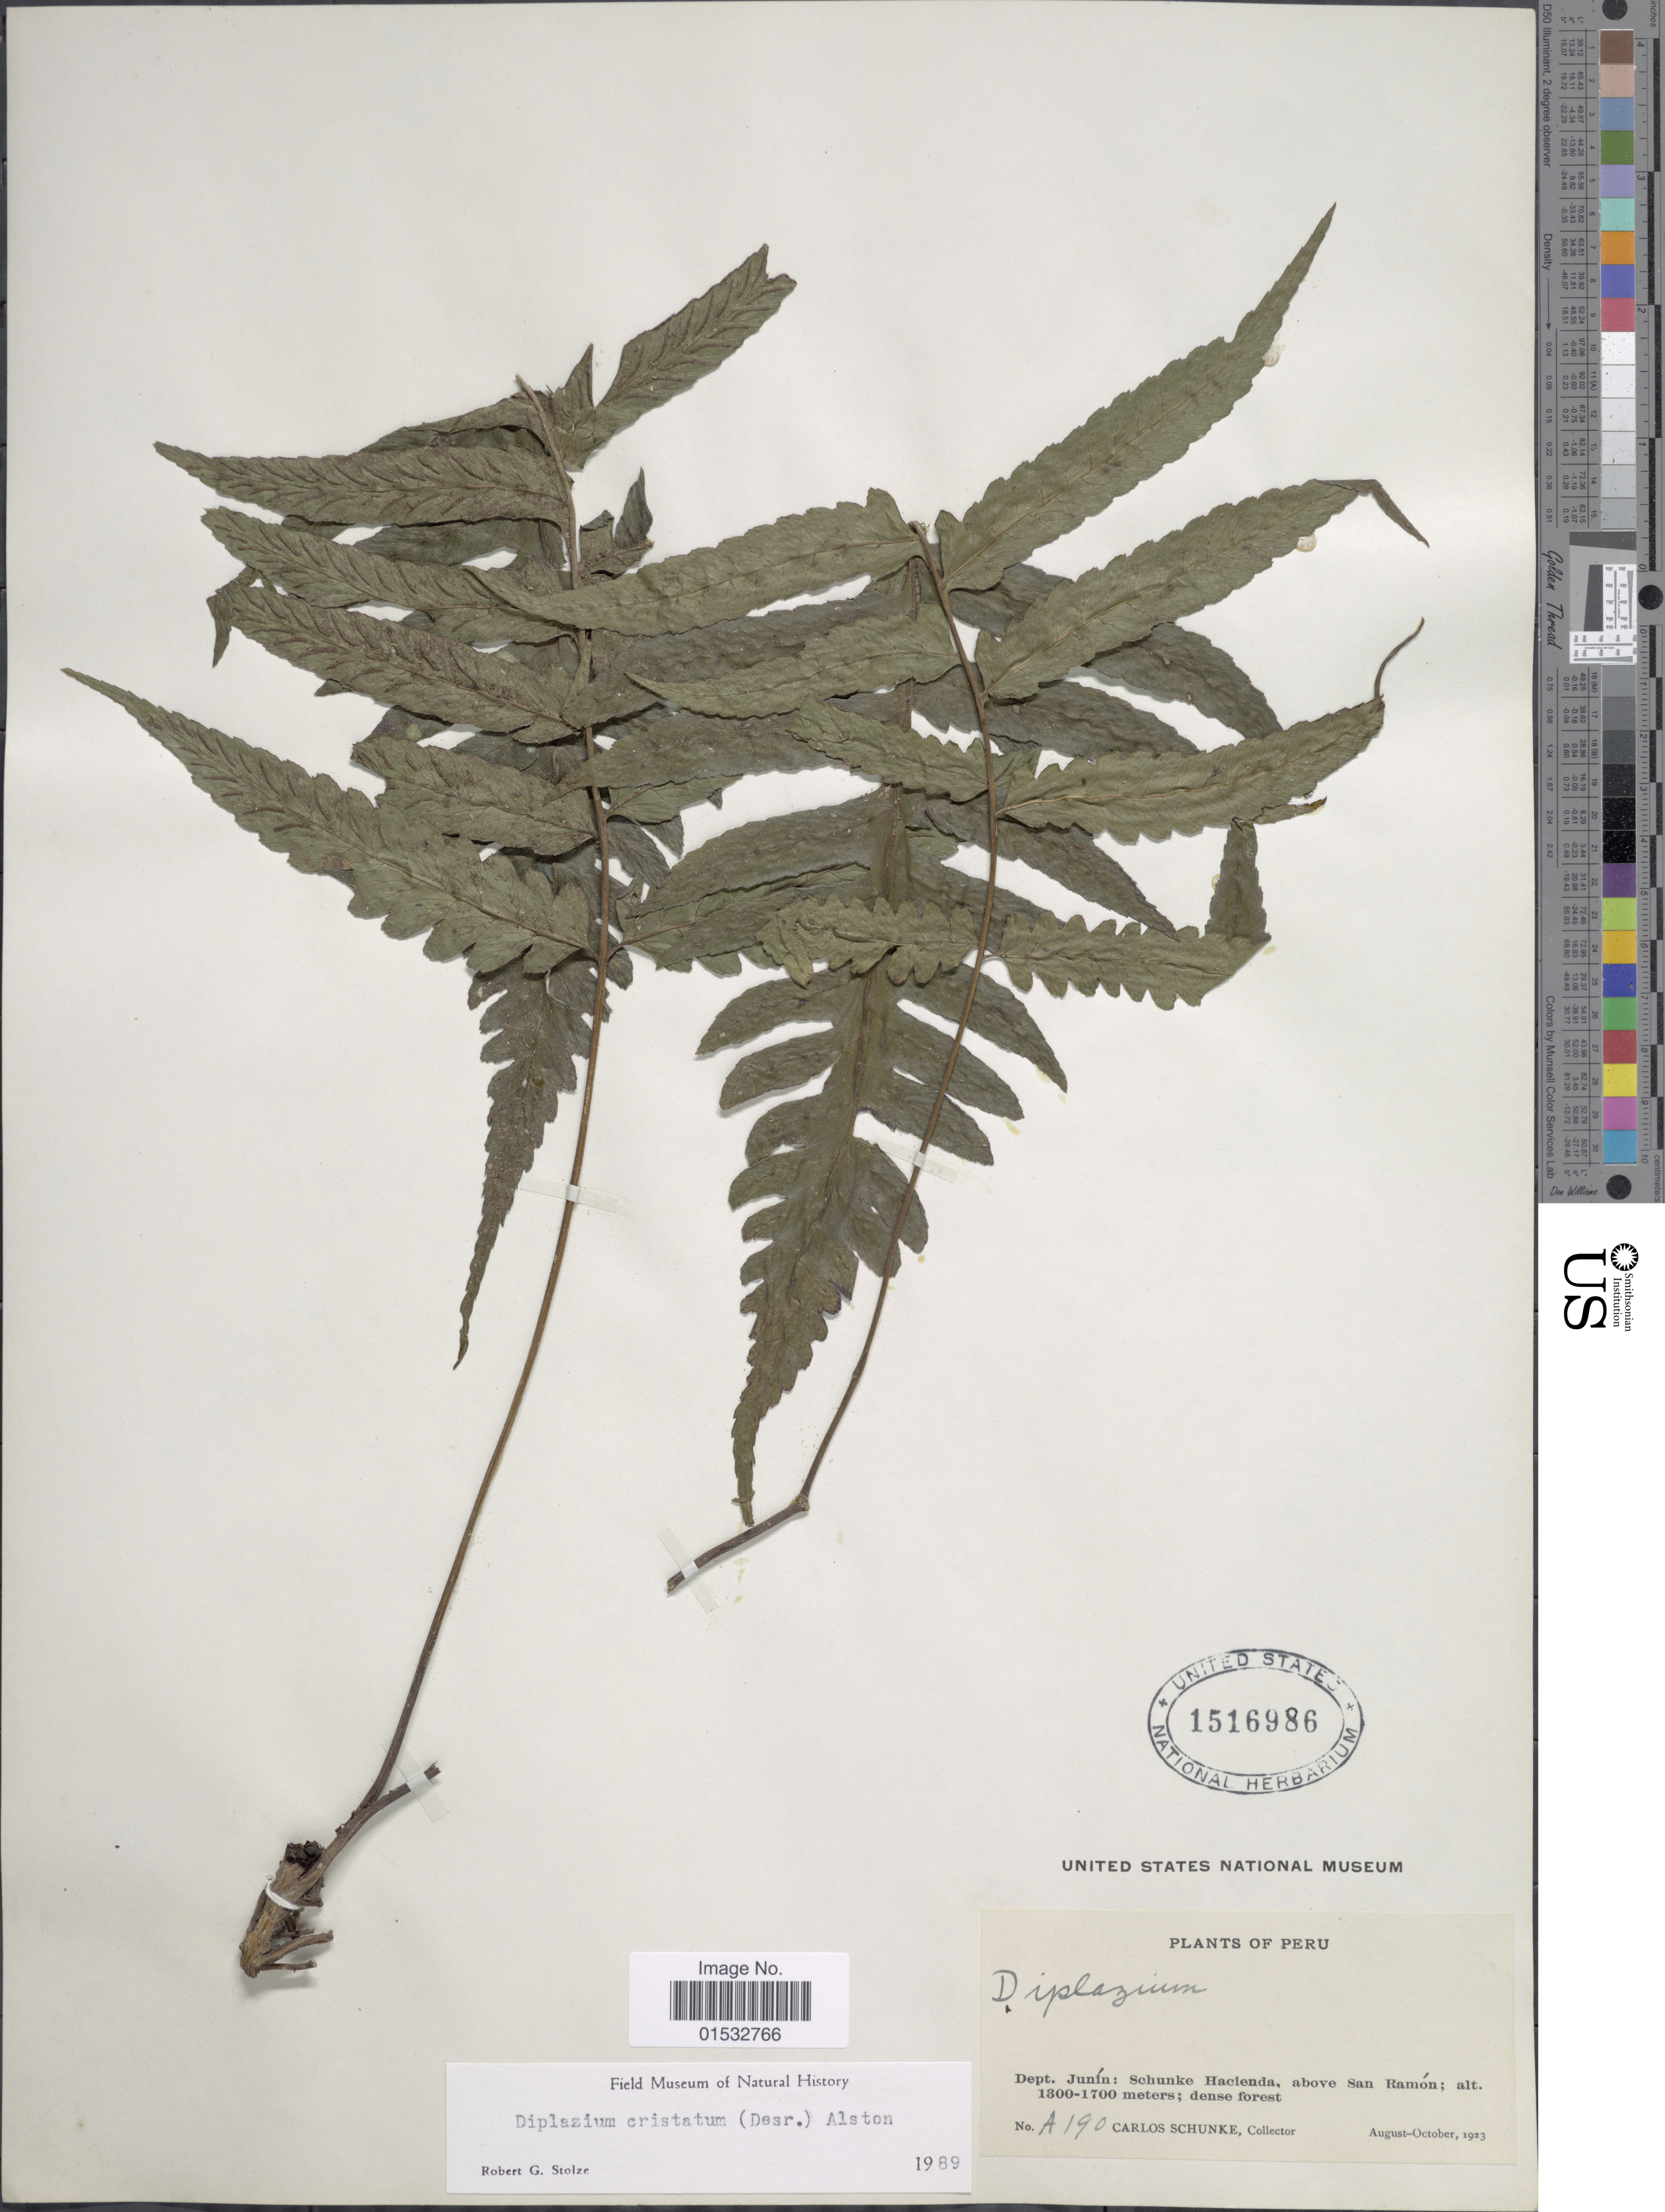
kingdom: Plantae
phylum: Tracheophyta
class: Polypodiopsida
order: Polypodiales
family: Athyriaceae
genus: Diplazium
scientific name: Diplazium cristatum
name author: (Desr.) Alston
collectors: C. Schunke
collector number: A190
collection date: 1923-08/1923-10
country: Peru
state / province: Junín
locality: Schunke Hacienda, above San Ramón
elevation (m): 1300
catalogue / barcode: US 1516986